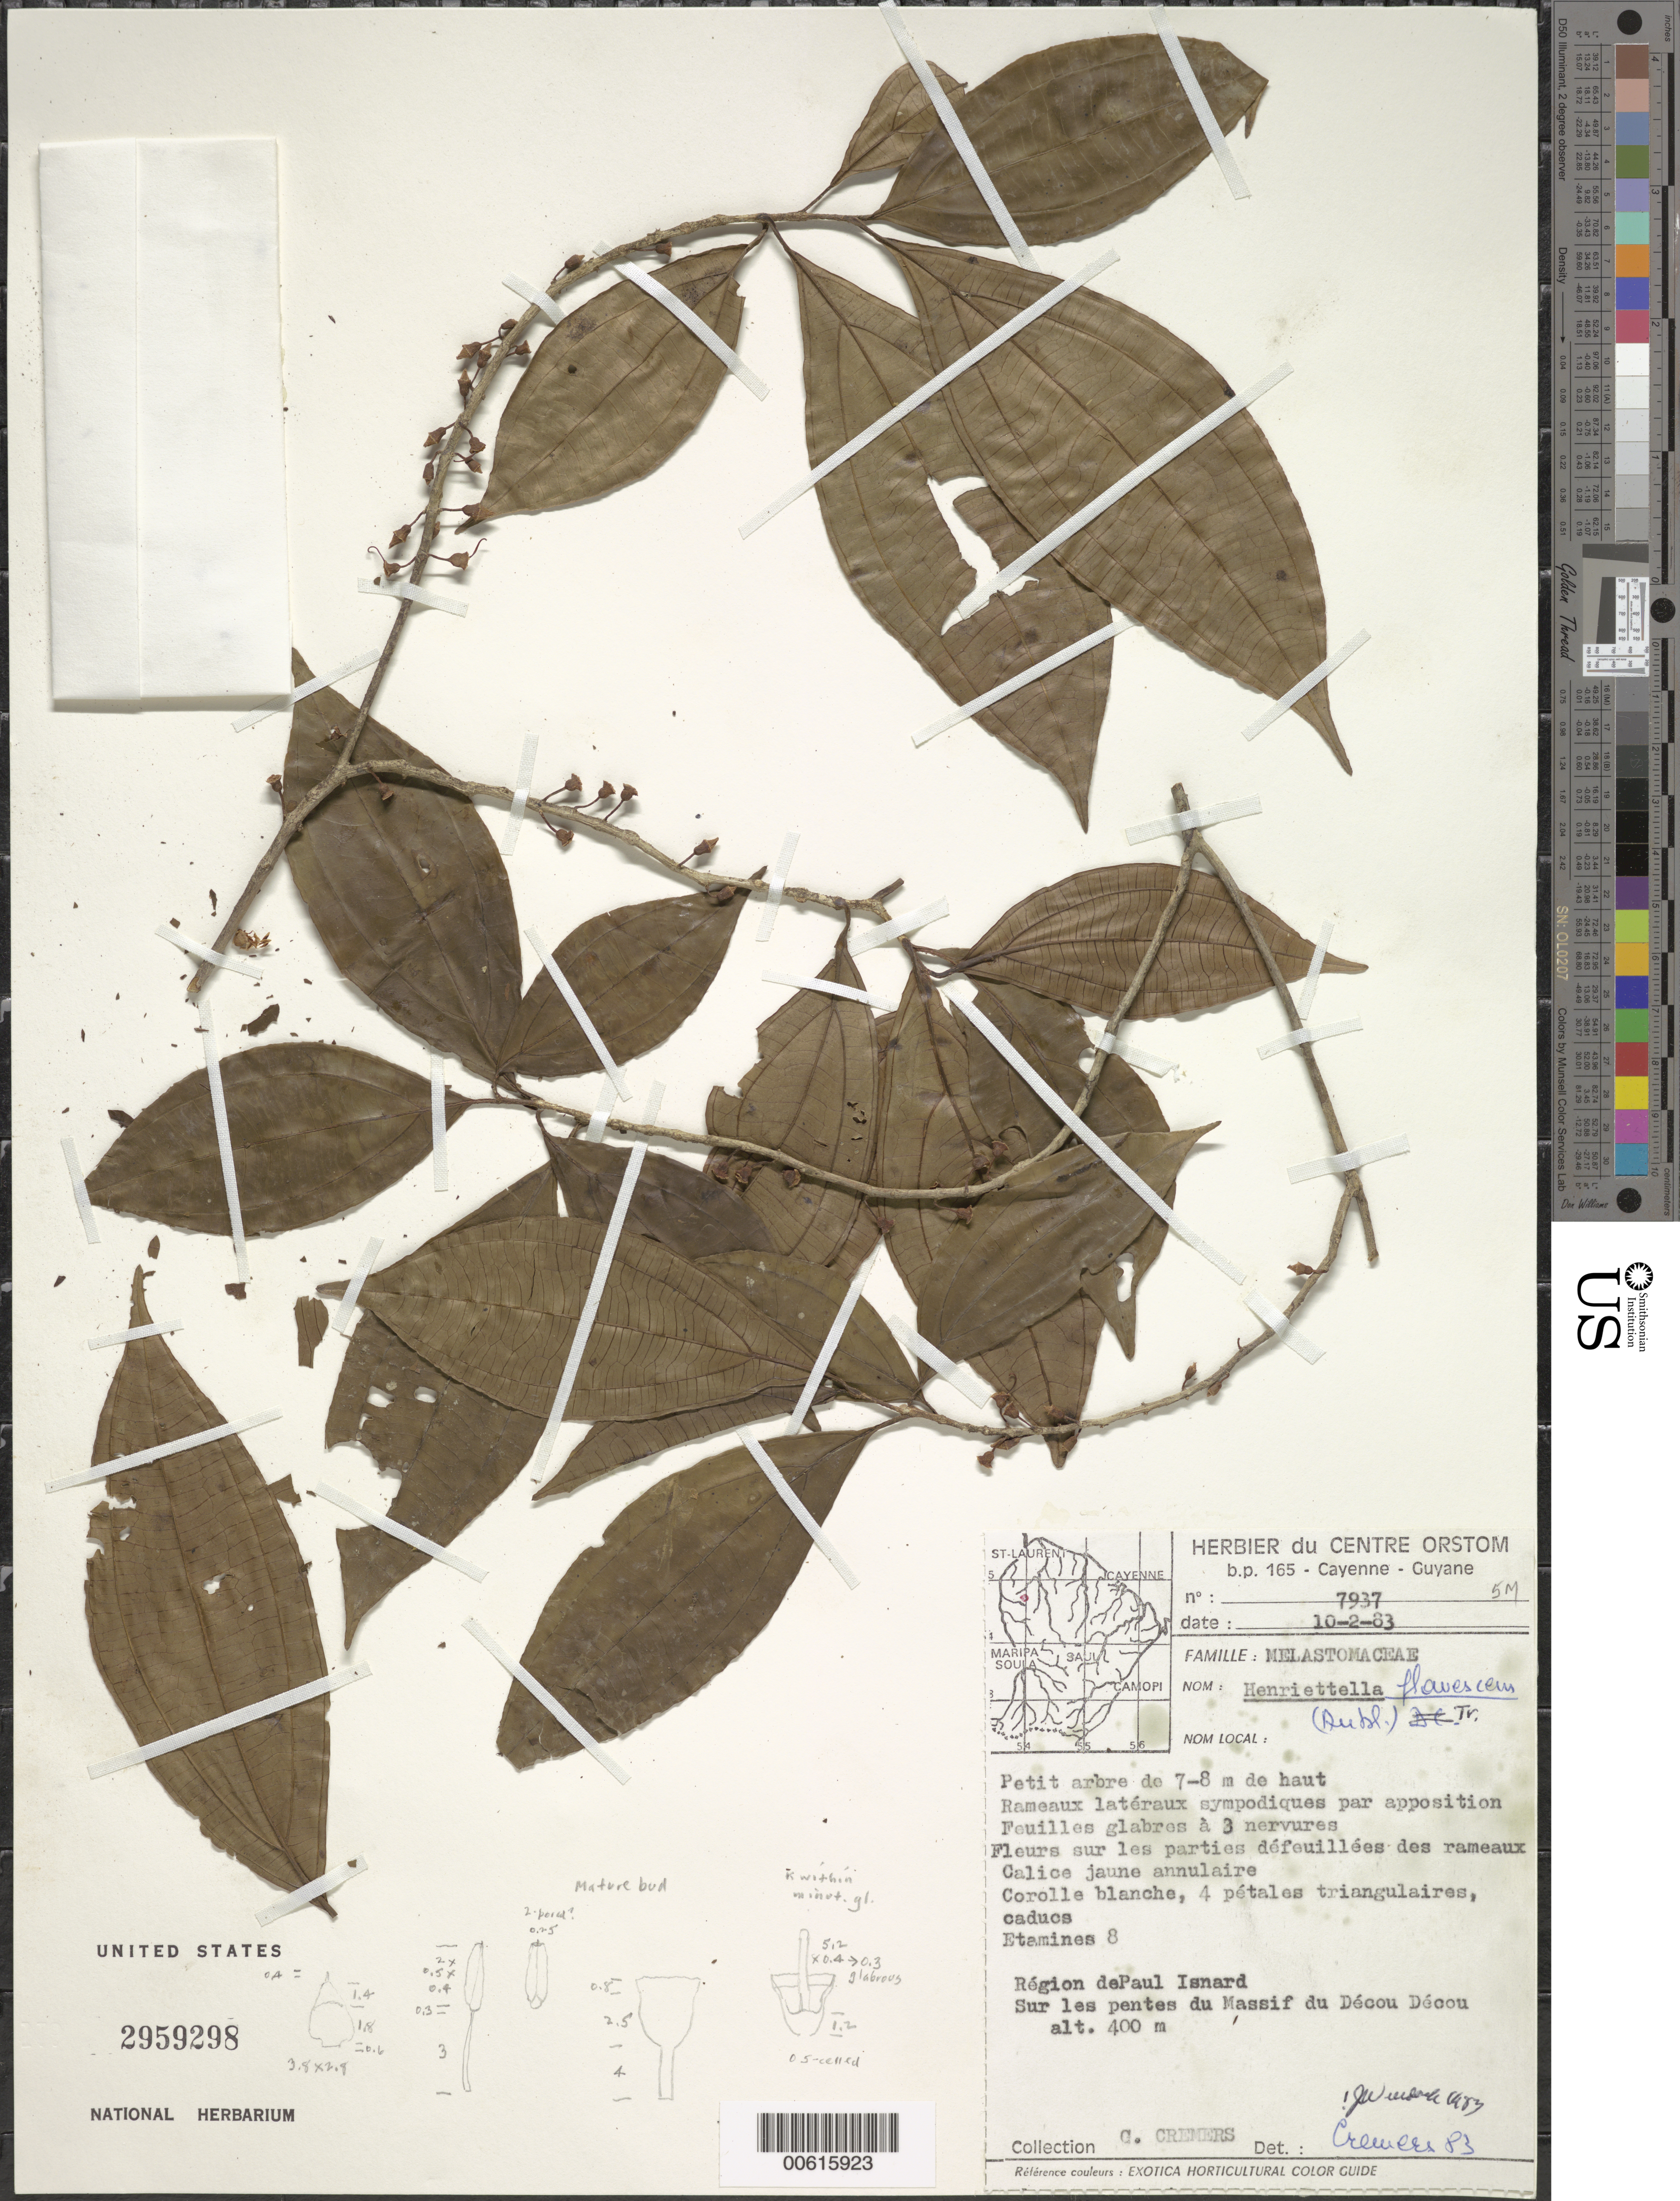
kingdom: Plantae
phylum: Tracheophyta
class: Magnoliopsida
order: Myrtales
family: Melastomataceae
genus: Henriettea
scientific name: Henriettea flavescens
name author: (Aubl.) Baill.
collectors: G. Cremers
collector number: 7937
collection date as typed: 10-Feb-83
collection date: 1983-02-10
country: French Guiana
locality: Paul Isnard région, Massif du Décou Décou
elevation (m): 400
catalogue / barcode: US 2959298